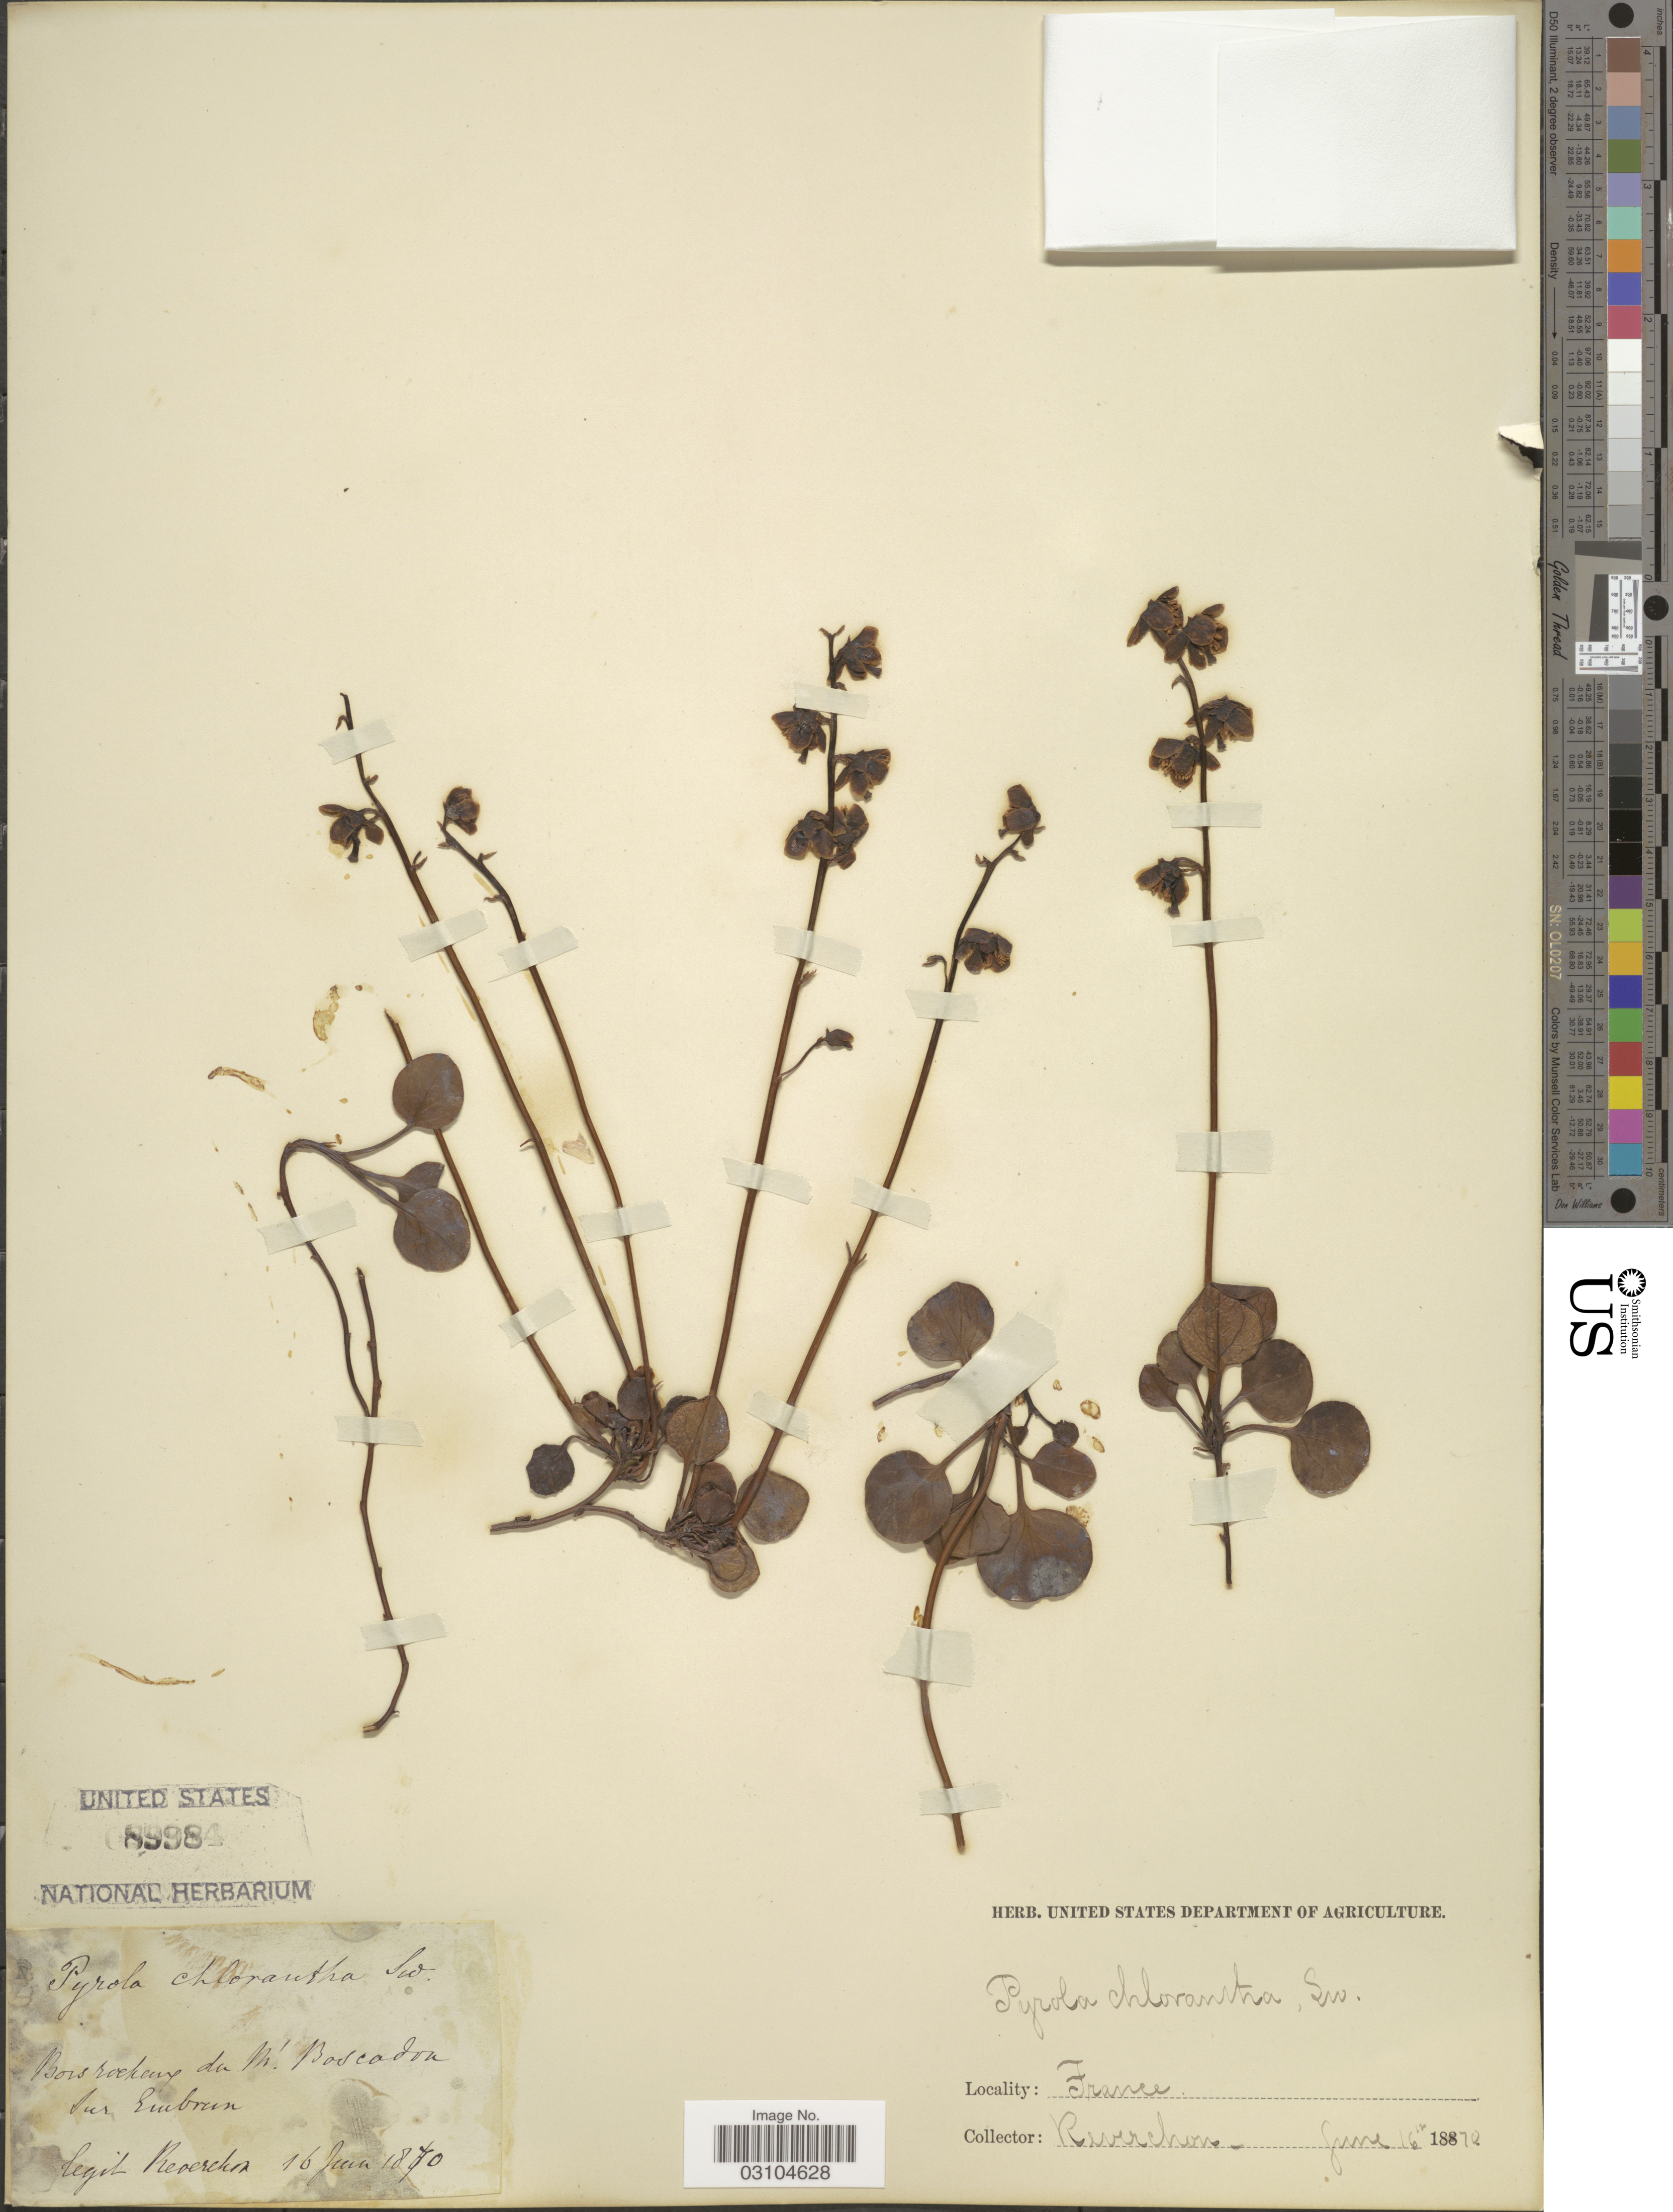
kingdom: Plantae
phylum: Tracheophyta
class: Magnoliopsida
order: Ericales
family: Ericaceae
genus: Pyrola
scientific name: Pyrola chlorantha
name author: Schweigg.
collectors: -. Reverchon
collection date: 1870-06-16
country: France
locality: Borsrockeny da M'.Boscadon sur Embrun. [interpreted]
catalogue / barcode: US 89984